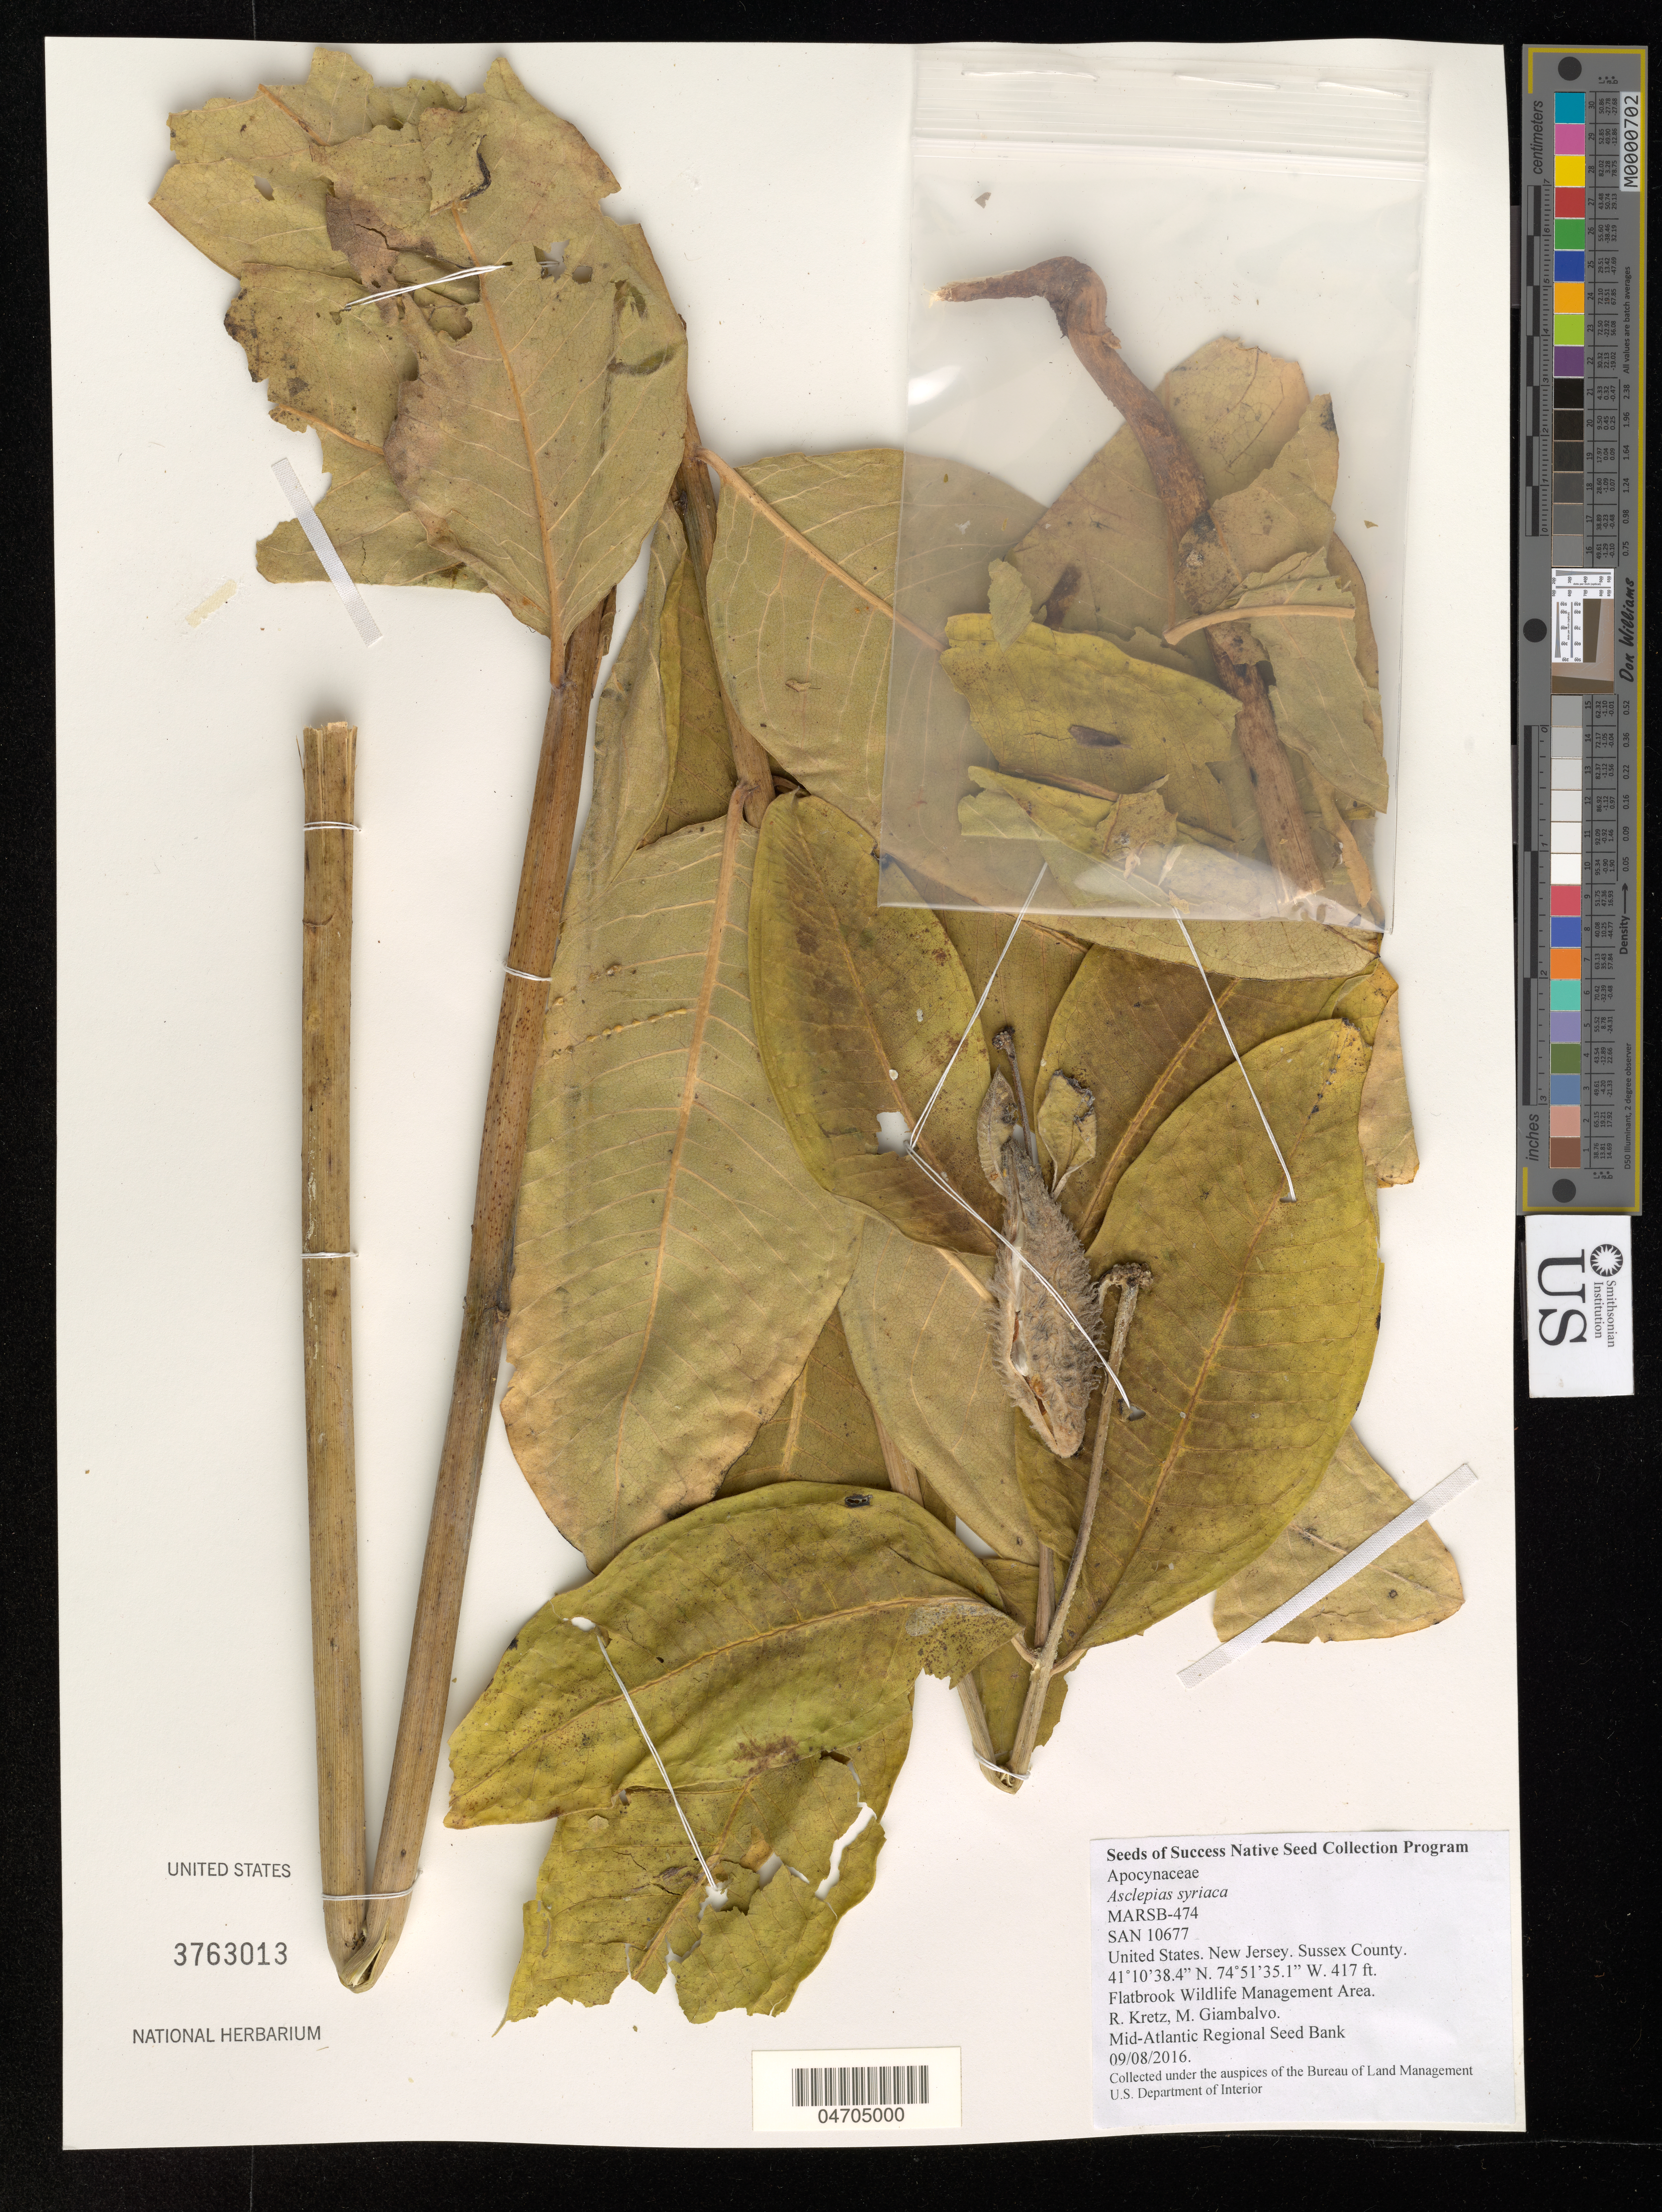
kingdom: Plantae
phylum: Tracheophyta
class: Magnoliopsida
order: Gentianales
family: Apocynaceae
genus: Asclepias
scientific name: Asclepias syriaca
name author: L.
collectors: R. Kretz & M. Giambalvo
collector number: MARSB-474/SAN10677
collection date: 2016-09-08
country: United States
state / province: New Jersey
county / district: Sussex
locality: Sussex County. Flatbrook Wildlife Management Area.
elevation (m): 127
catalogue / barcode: US 3763013